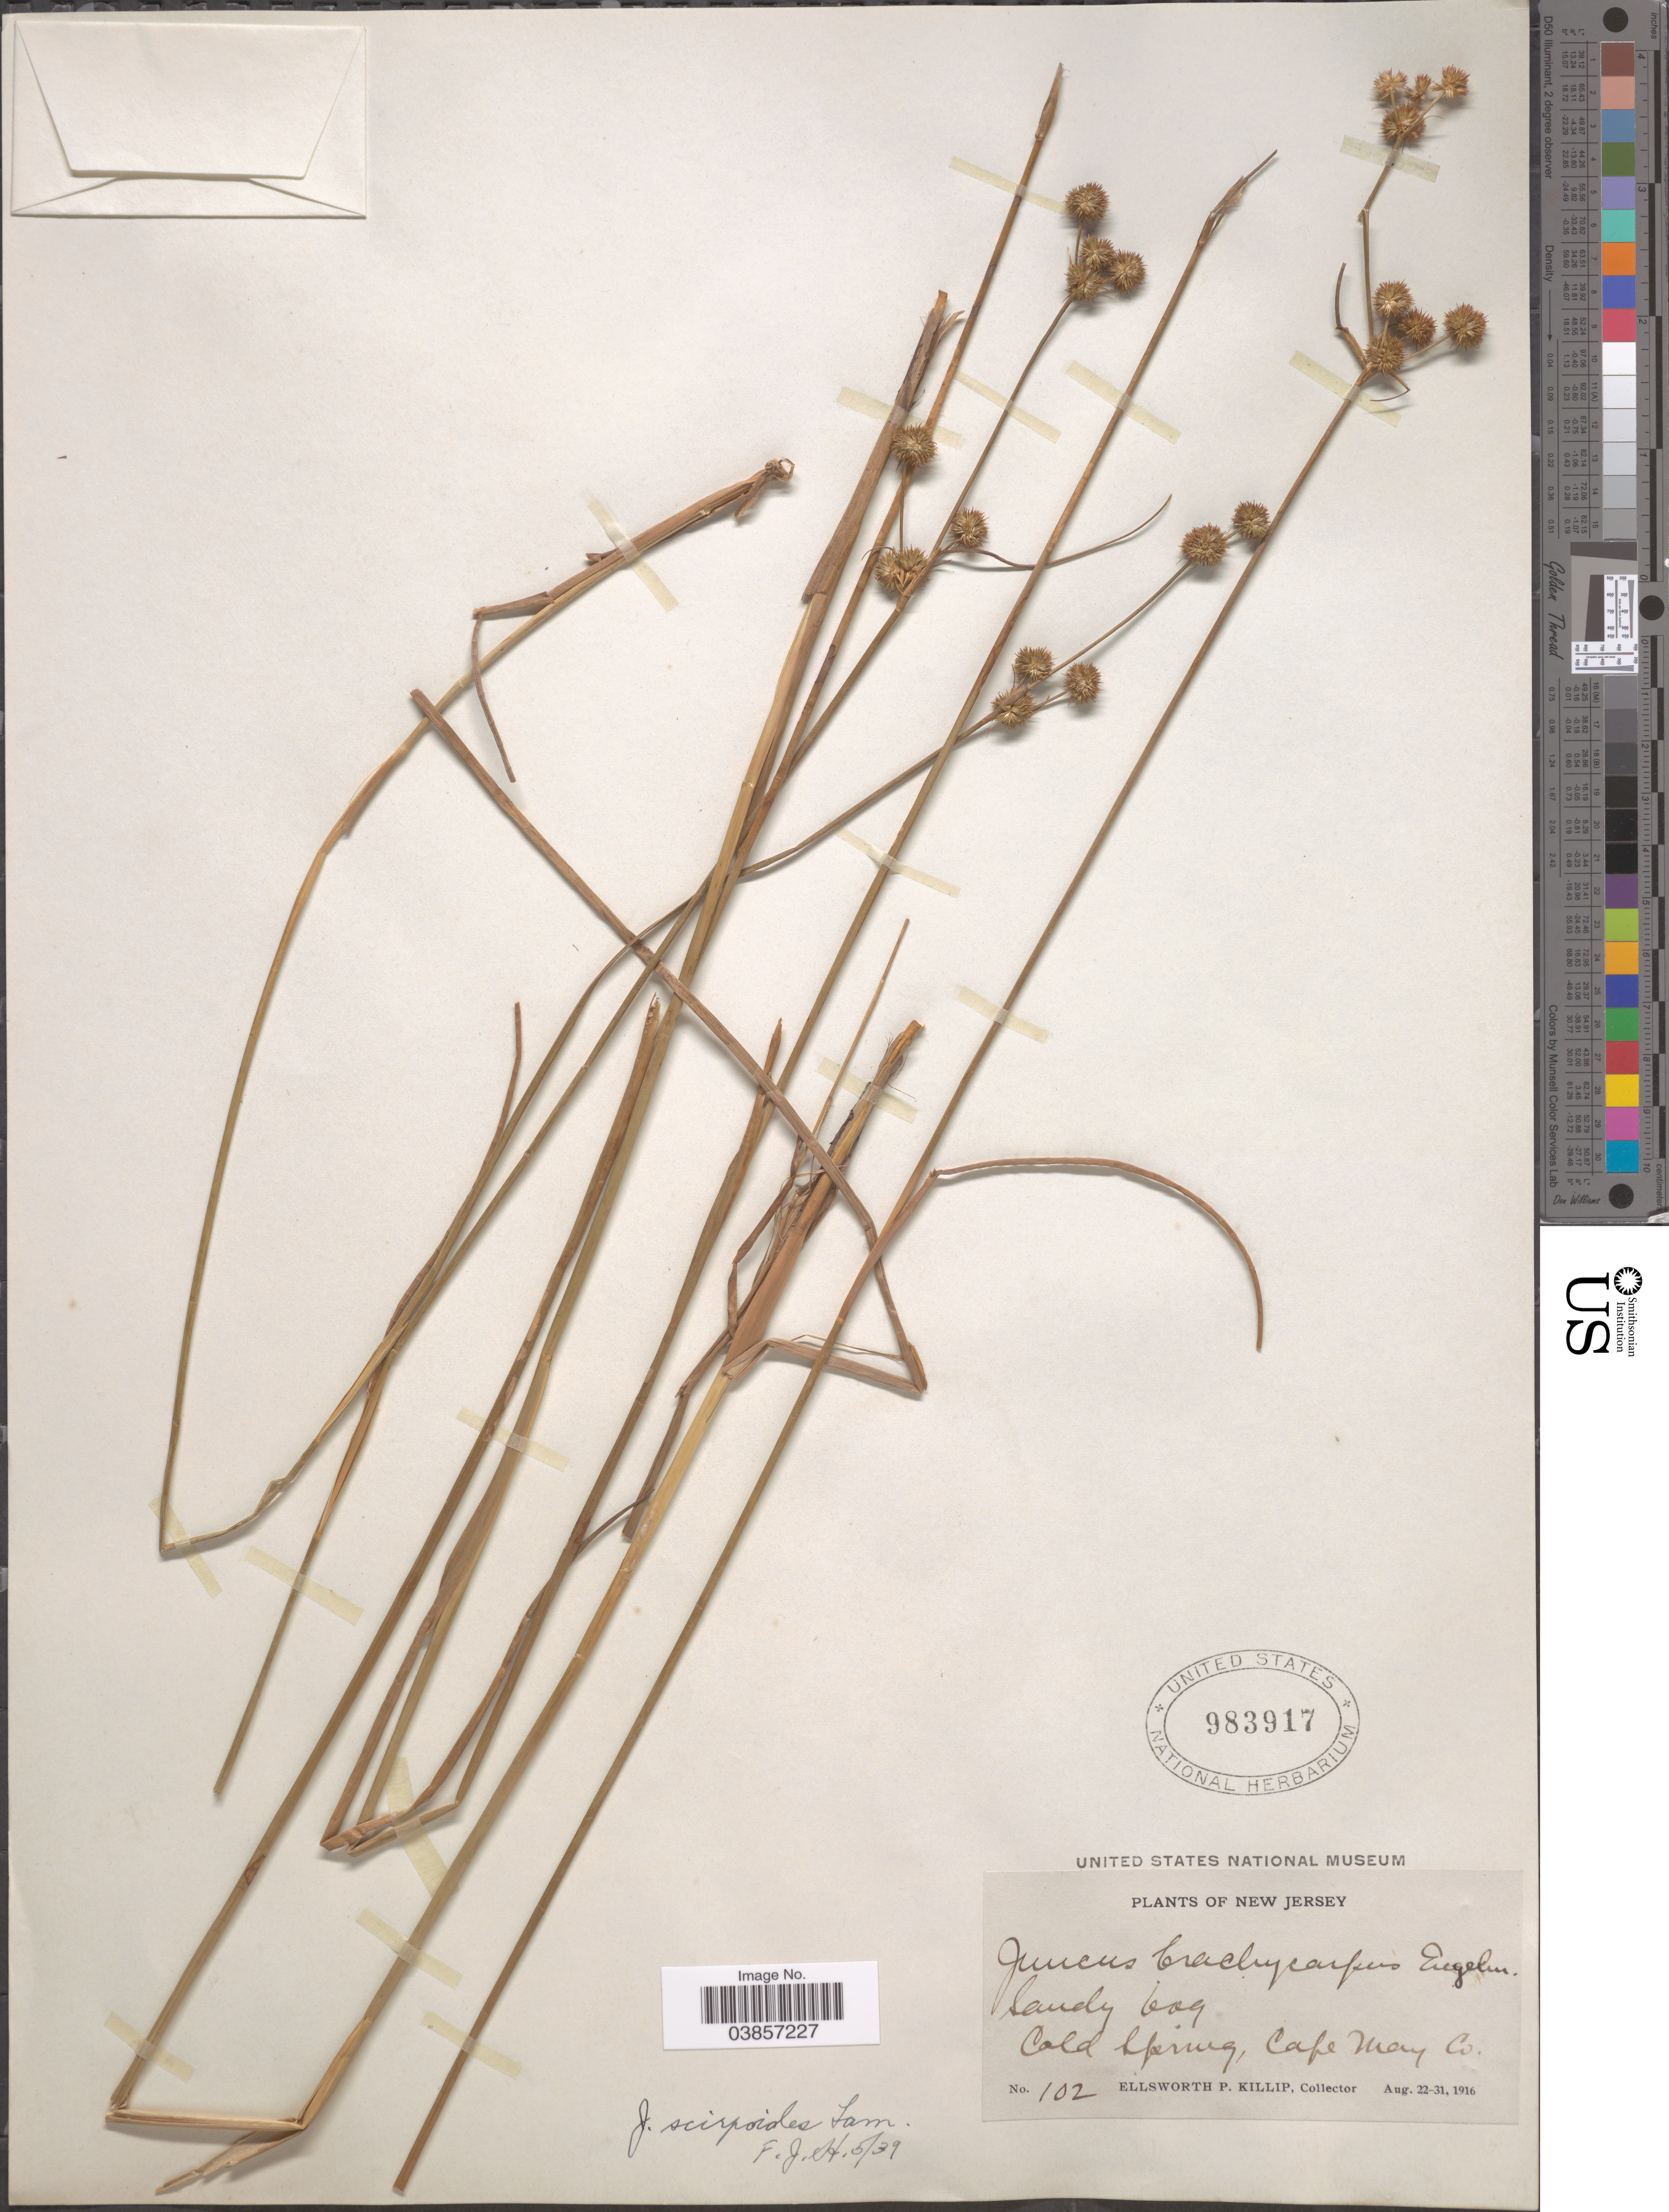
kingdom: Plantae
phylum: Tracheophyta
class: Liliopsida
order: Poales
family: Juncaceae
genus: Juncus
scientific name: Juncus scirpoides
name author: Lam.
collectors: E. P. Killip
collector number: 102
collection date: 1916-08-22/1916-08-31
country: United States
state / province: New Jersey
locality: Cold Spring, Cape May Co.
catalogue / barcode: US 983917